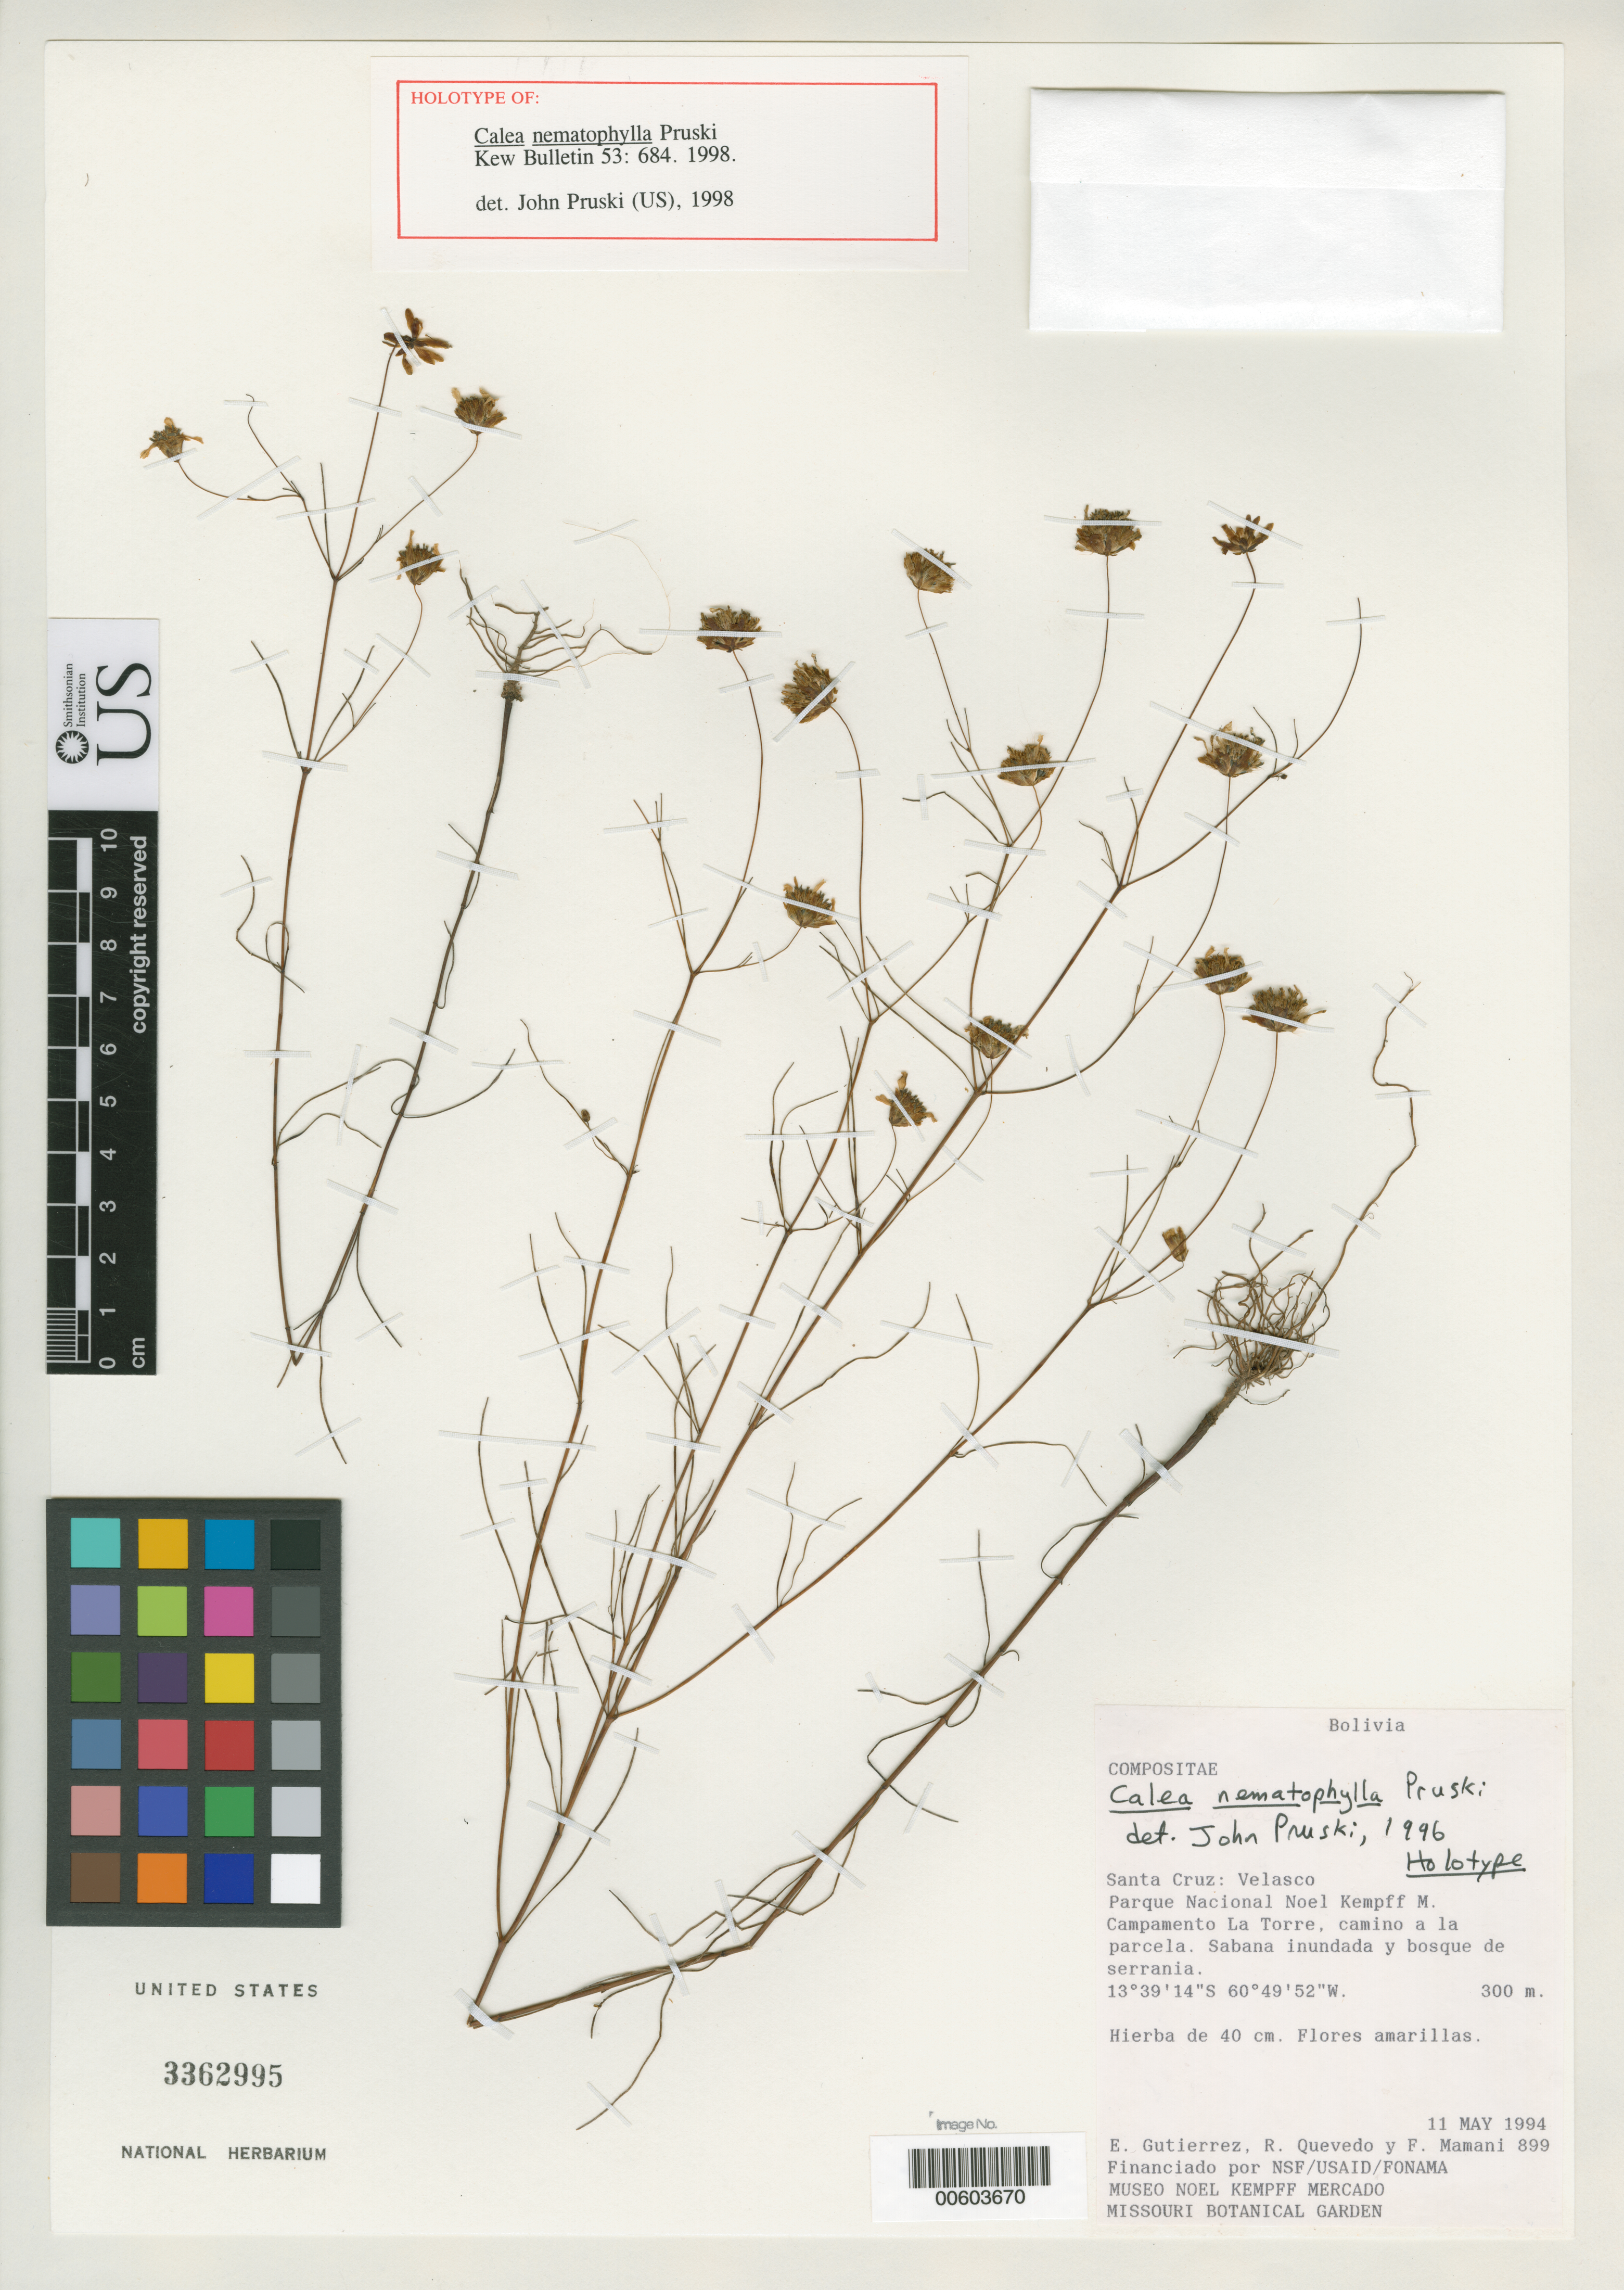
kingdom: Plantae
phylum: Tracheophyta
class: Magnoliopsida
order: Asterales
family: Asteraceae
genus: Calea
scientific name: Calea nematophylla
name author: Pruski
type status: Holotype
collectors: E. Gutiérrez, R. Quevedo & F. Manani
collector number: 899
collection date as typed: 11 May 1994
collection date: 1994-05-11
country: Bolivia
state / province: Santa Cruz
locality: Velasco, Parque Nacional Noel Kempff Meracdo Campamento La Torre, Camino a la parcela.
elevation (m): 300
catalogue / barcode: US 3362995